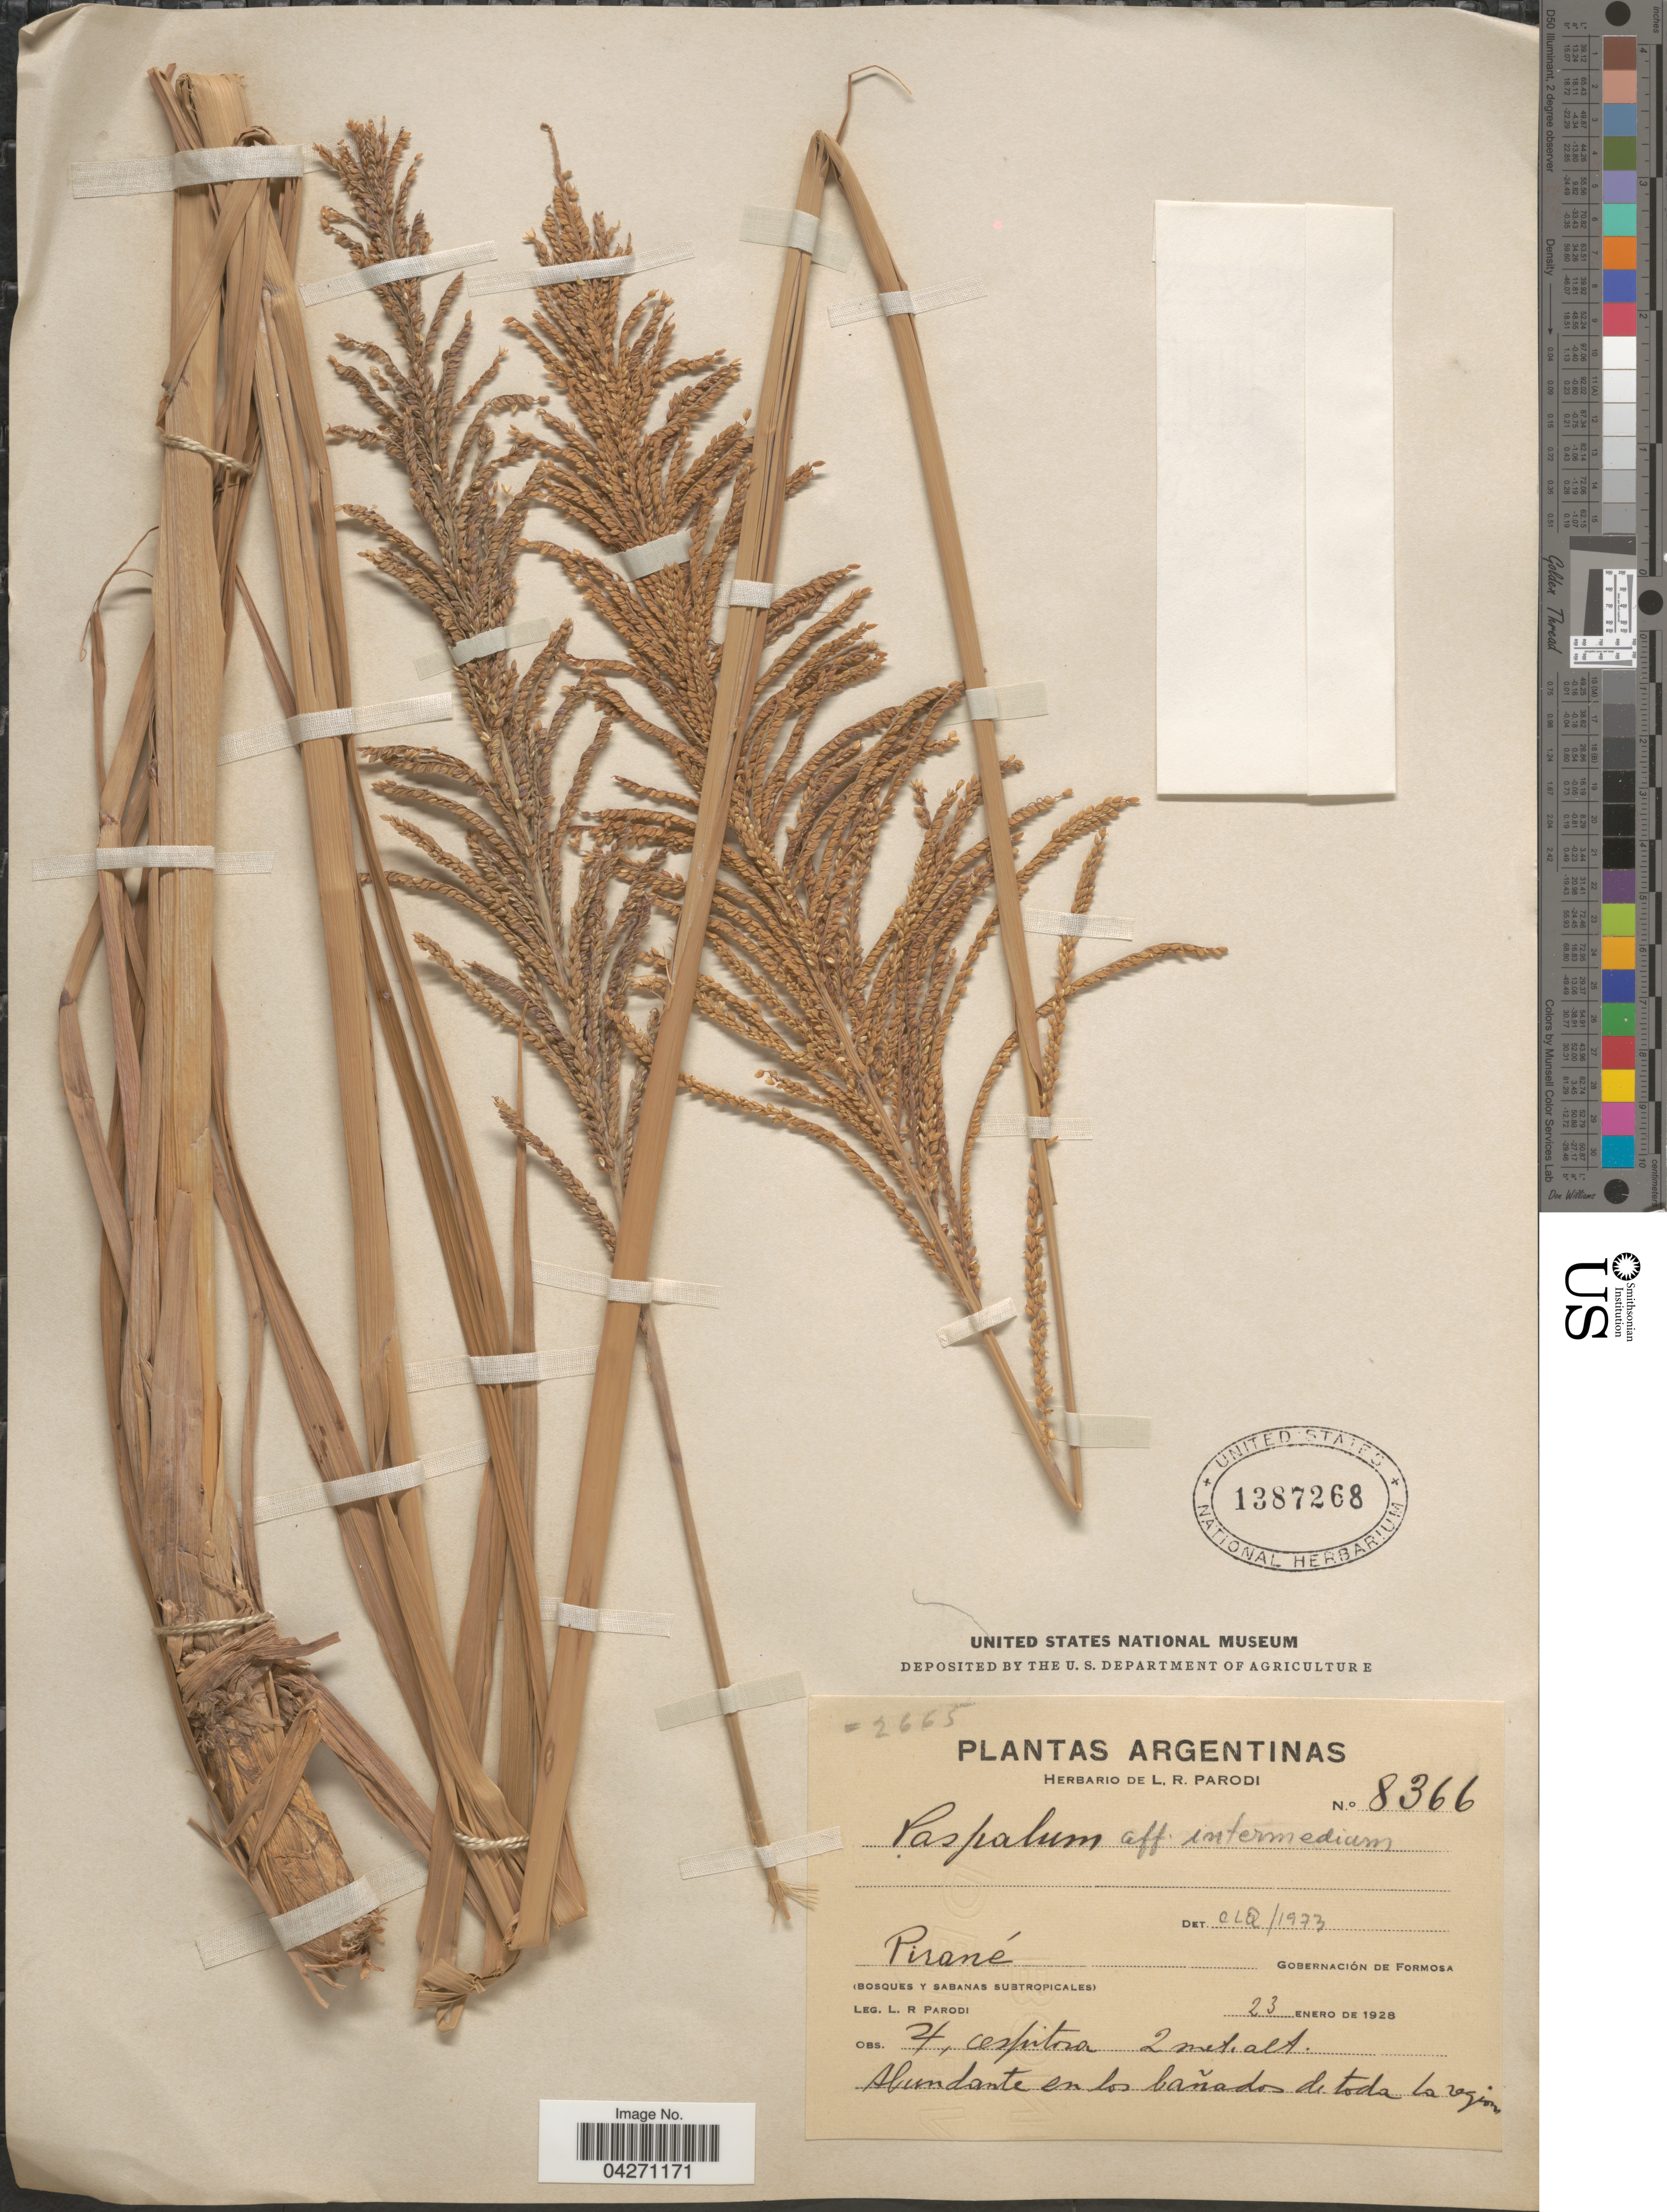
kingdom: Plantae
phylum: Tracheophyta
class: Liliopsida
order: Poales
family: Poaceae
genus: Paspalum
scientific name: Paspalum intermedium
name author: Munro ex Morong & Britton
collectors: L. R. Parodi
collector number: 8366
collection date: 1928-01-23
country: Argentina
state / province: Formosa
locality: Pirané. Gobernación de Formosa (Bosques y sabanas subtropicales).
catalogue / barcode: US 1387268